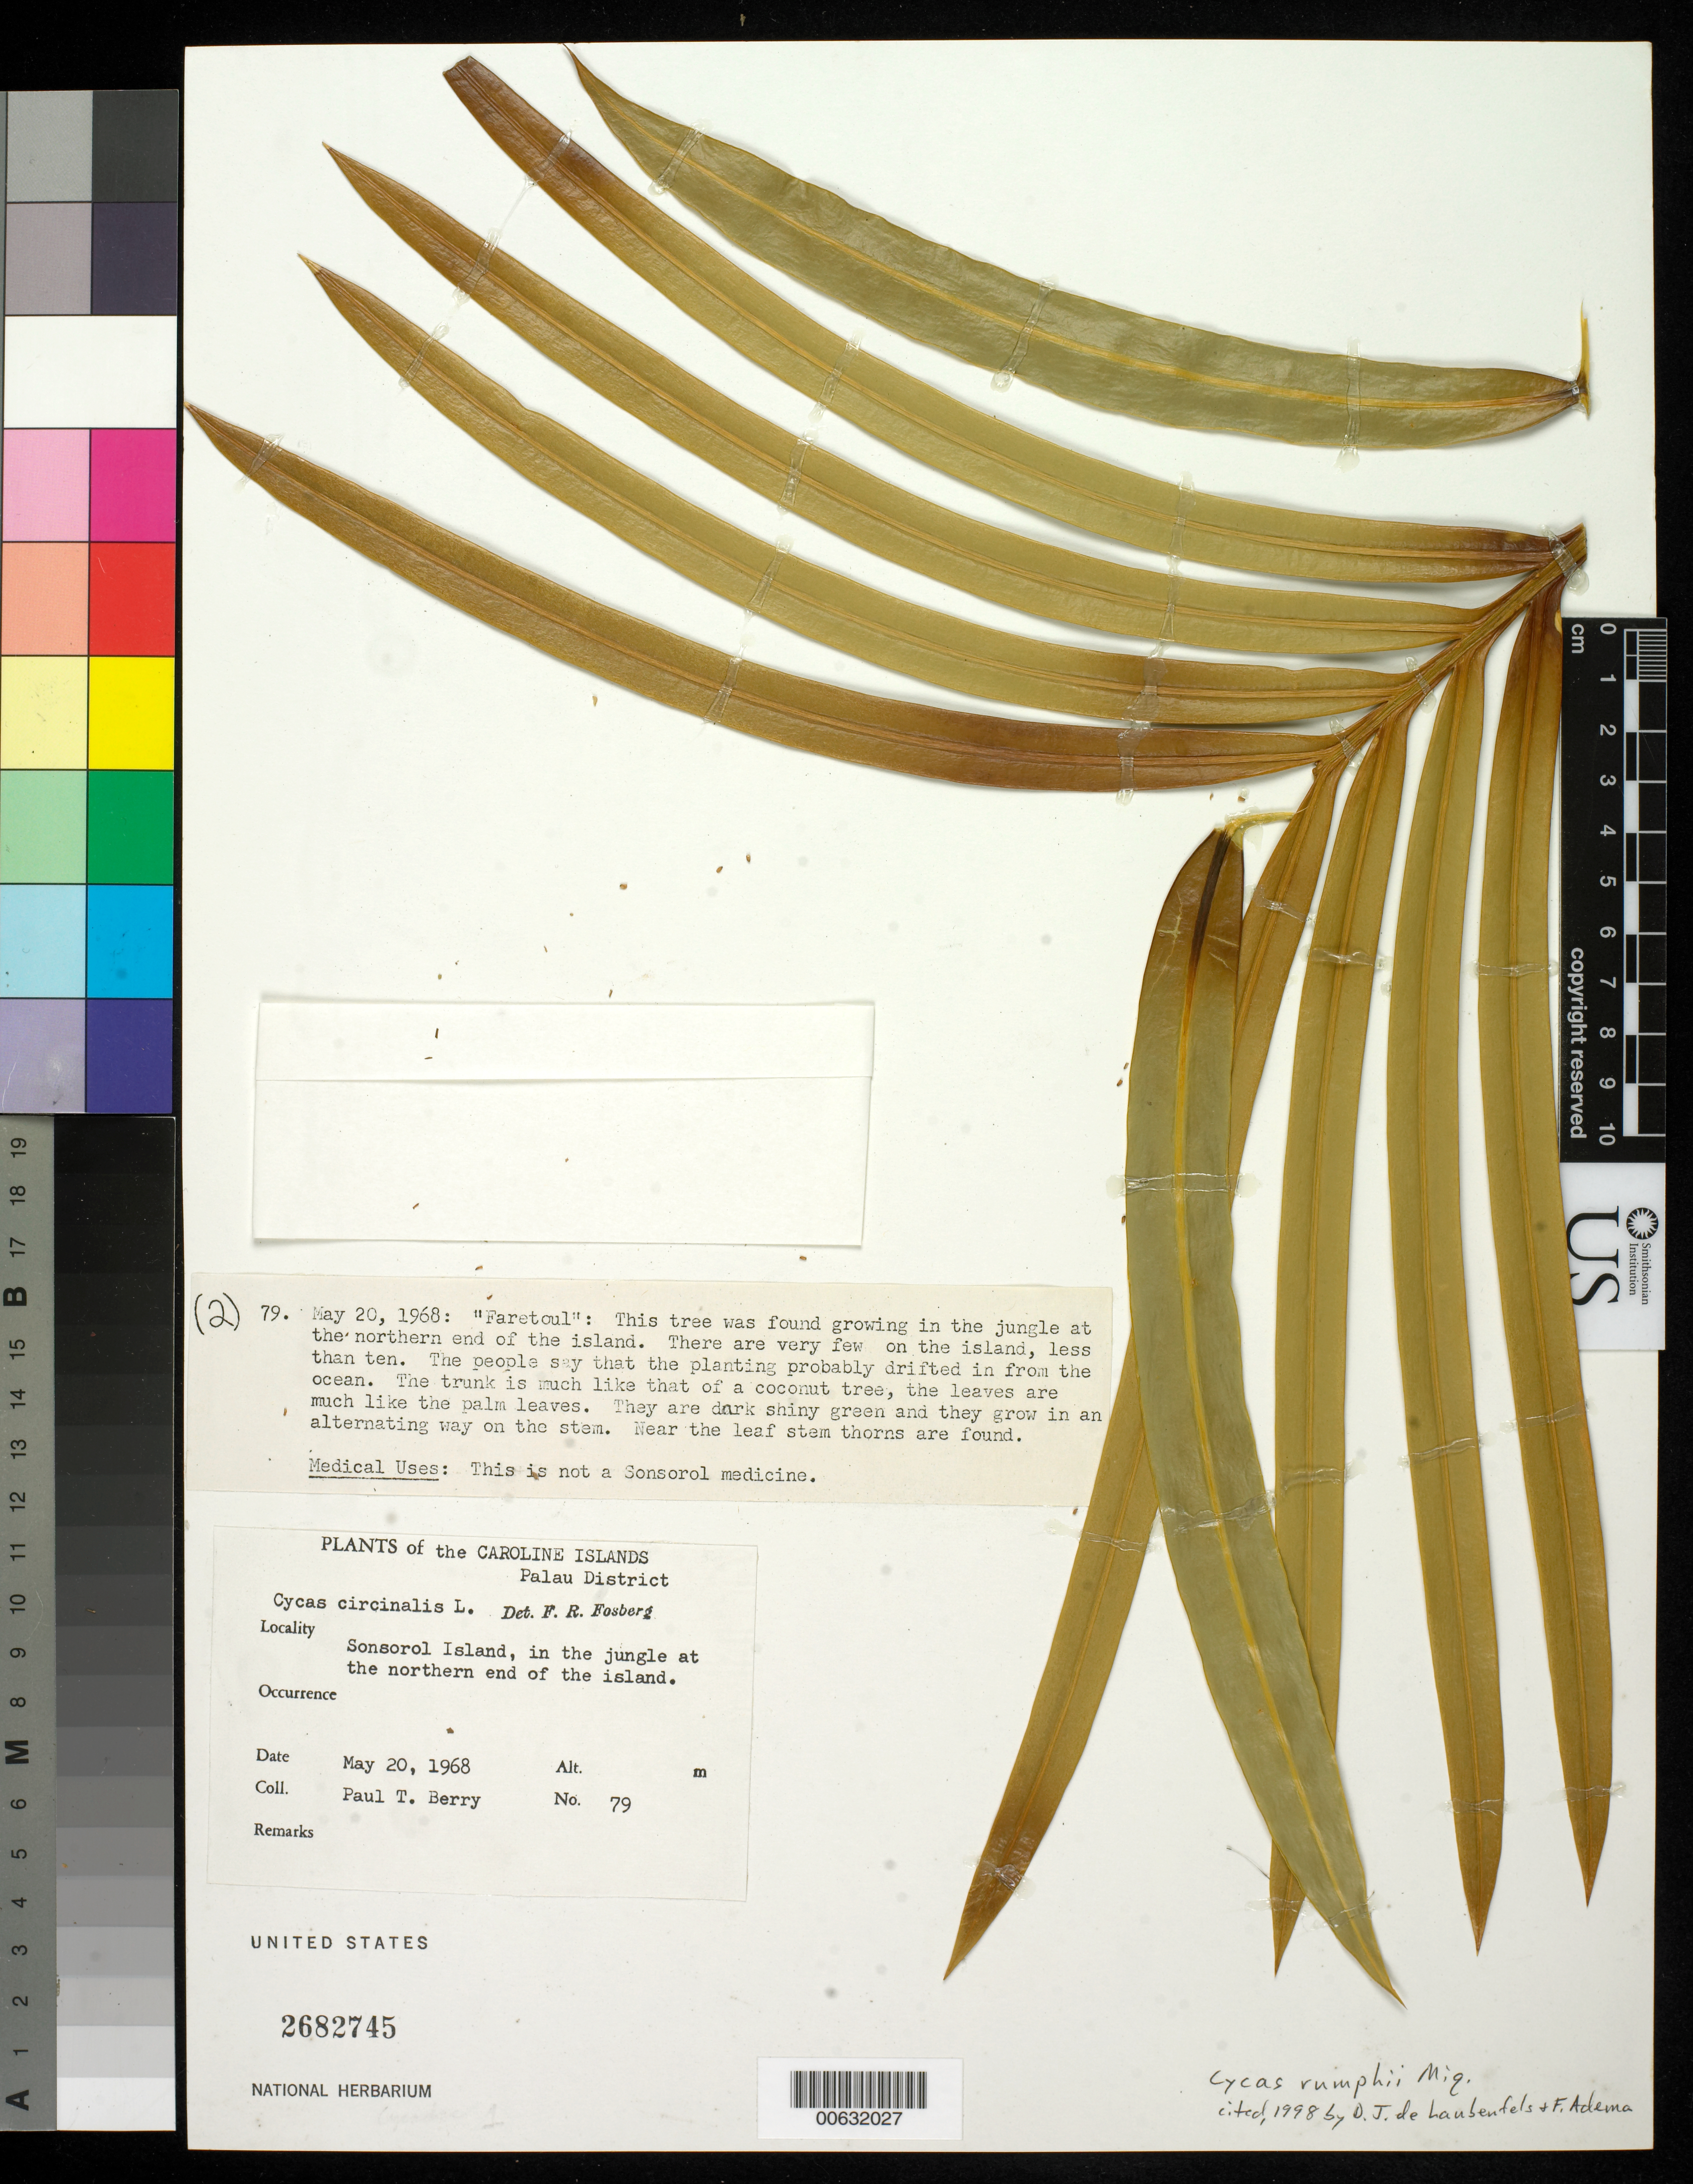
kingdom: Plantae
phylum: Tracheophyta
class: Cycadopsida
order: Cycadales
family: Cycadaceae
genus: Cycas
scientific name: Cycas rumphii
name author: Miq.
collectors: P. T. Berry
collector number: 79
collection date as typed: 20 May 1968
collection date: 1968-05-20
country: Palau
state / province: Sonsorol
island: Sonsorol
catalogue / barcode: US 2682745